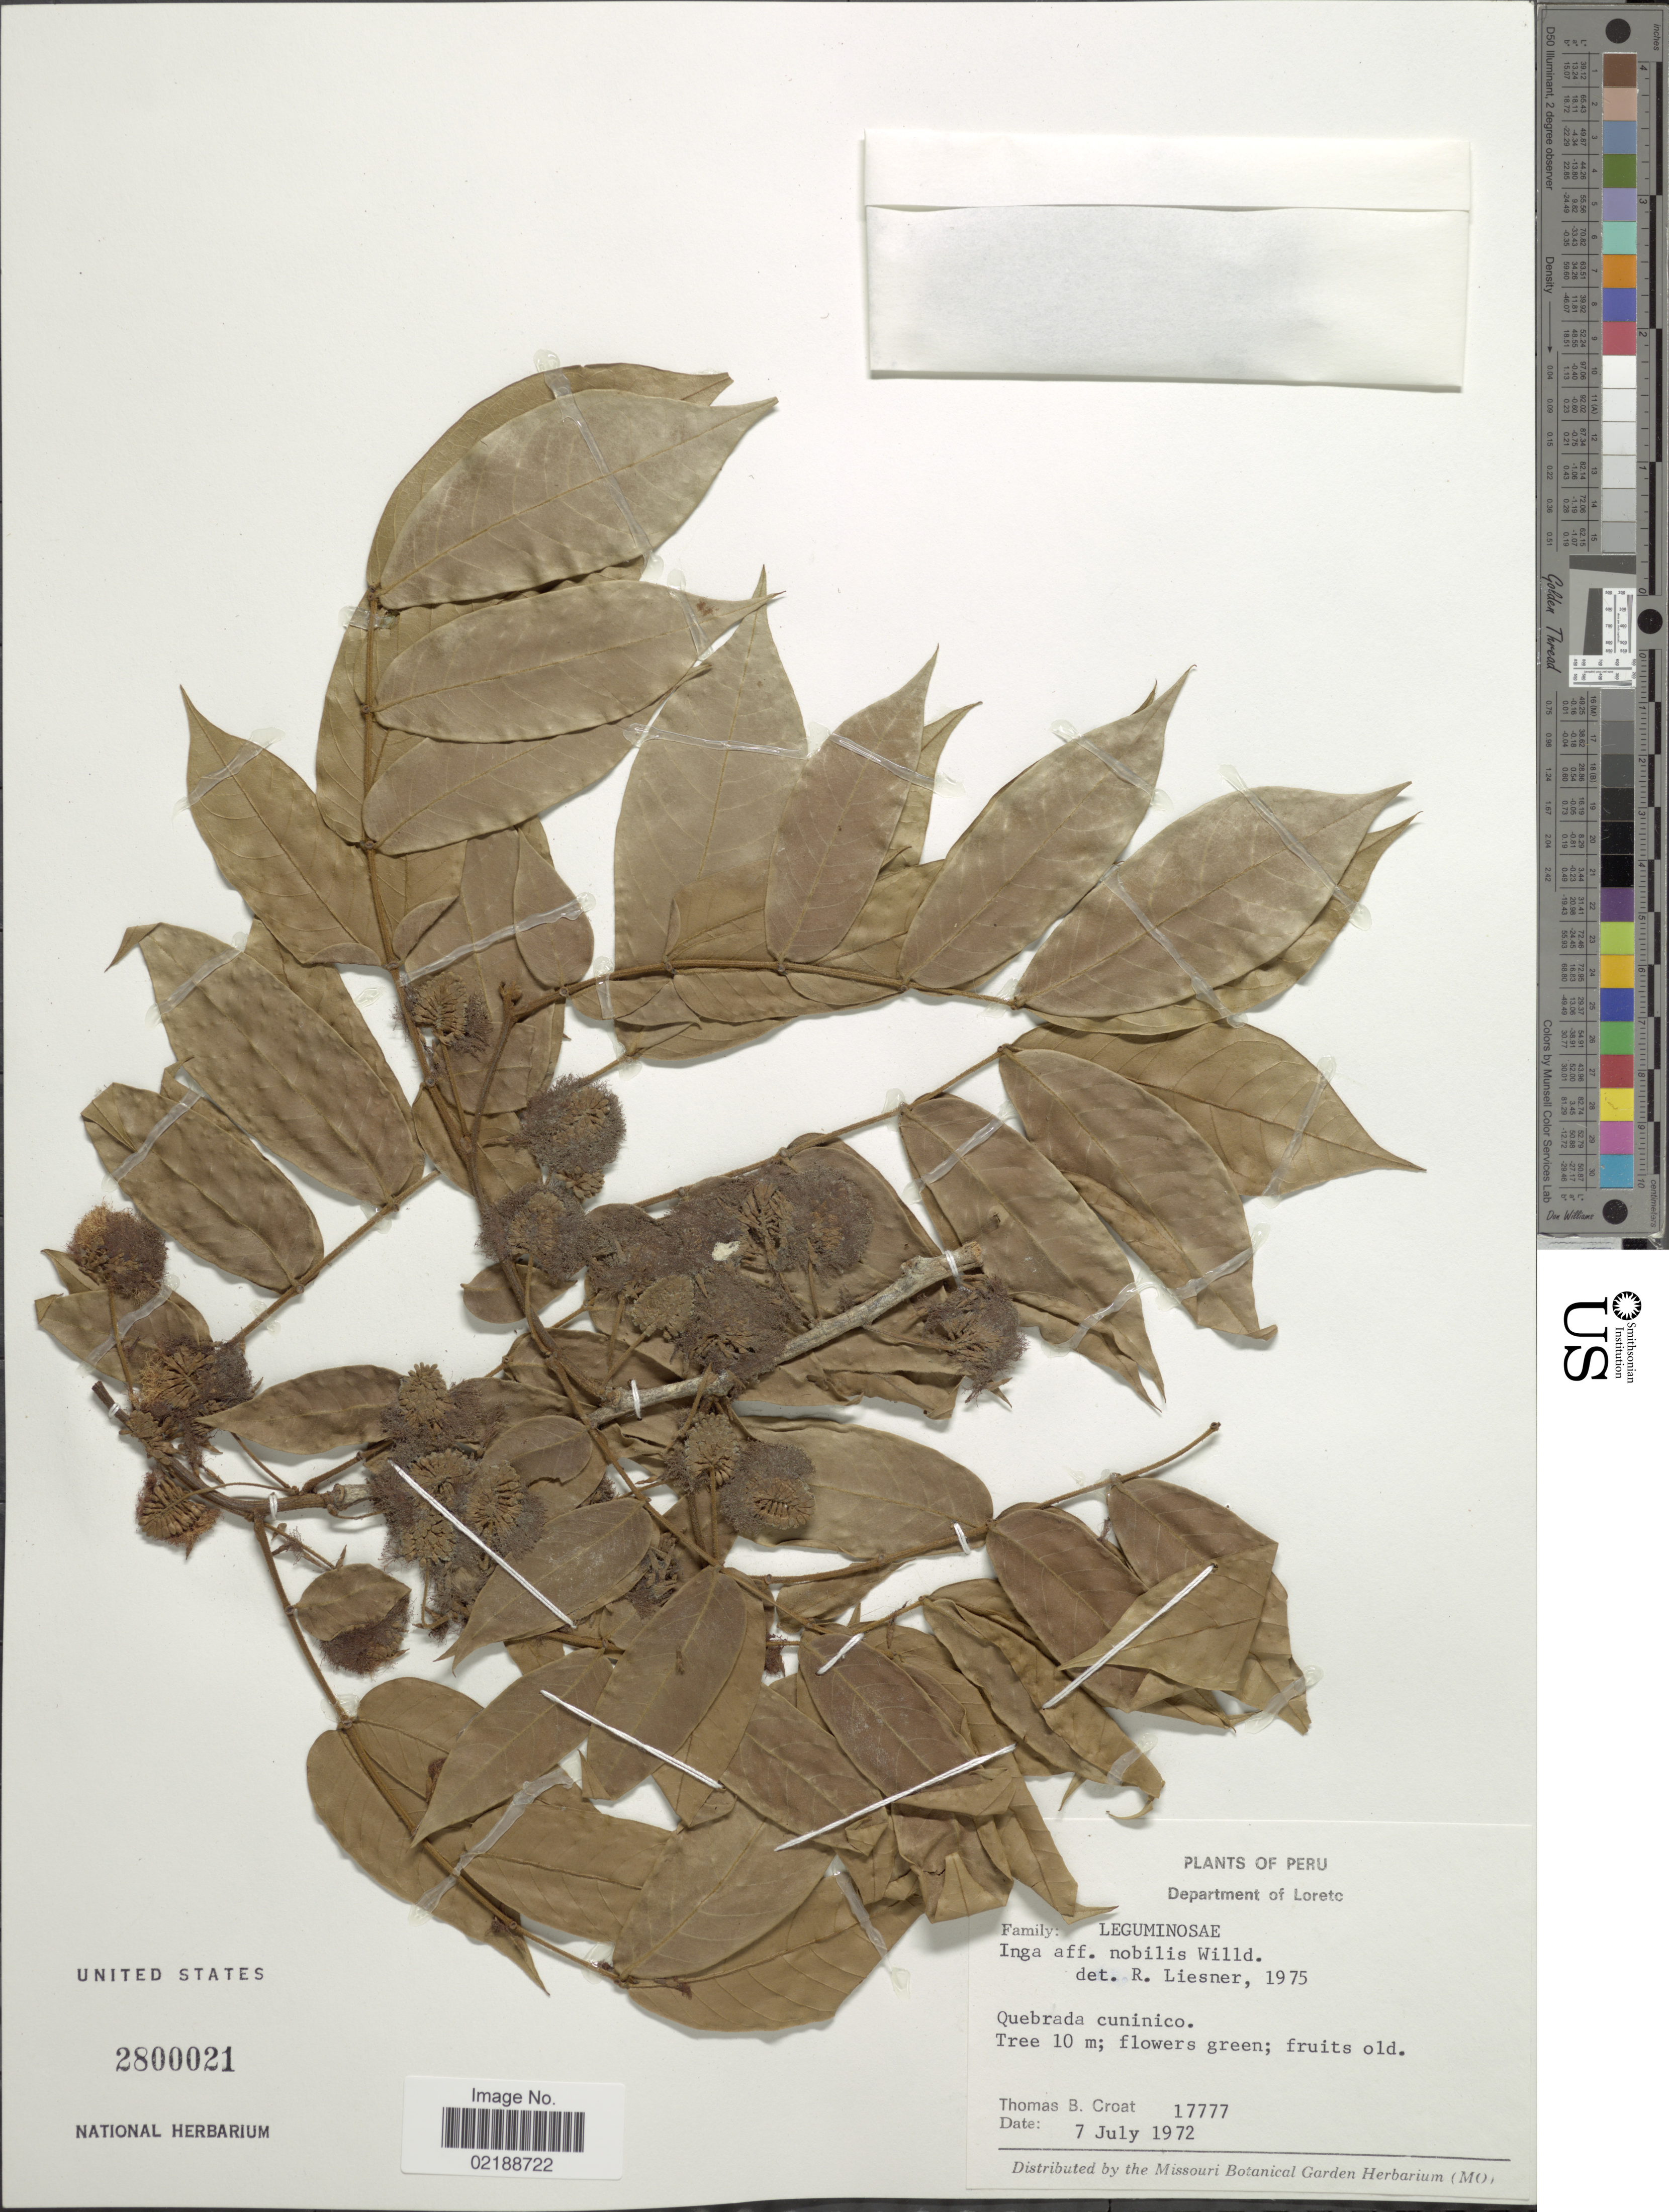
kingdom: Plantae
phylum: Tracheophyta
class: Magnoliopsida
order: Fabales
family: Fabaceae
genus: Inga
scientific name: Inga nobilis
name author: Willd.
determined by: Liesner, R. L.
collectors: T. B. Croat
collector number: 17777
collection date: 1972-07-07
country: Peru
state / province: Loreto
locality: Department of Loreto, Quebrada cuninico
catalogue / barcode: US 2800021